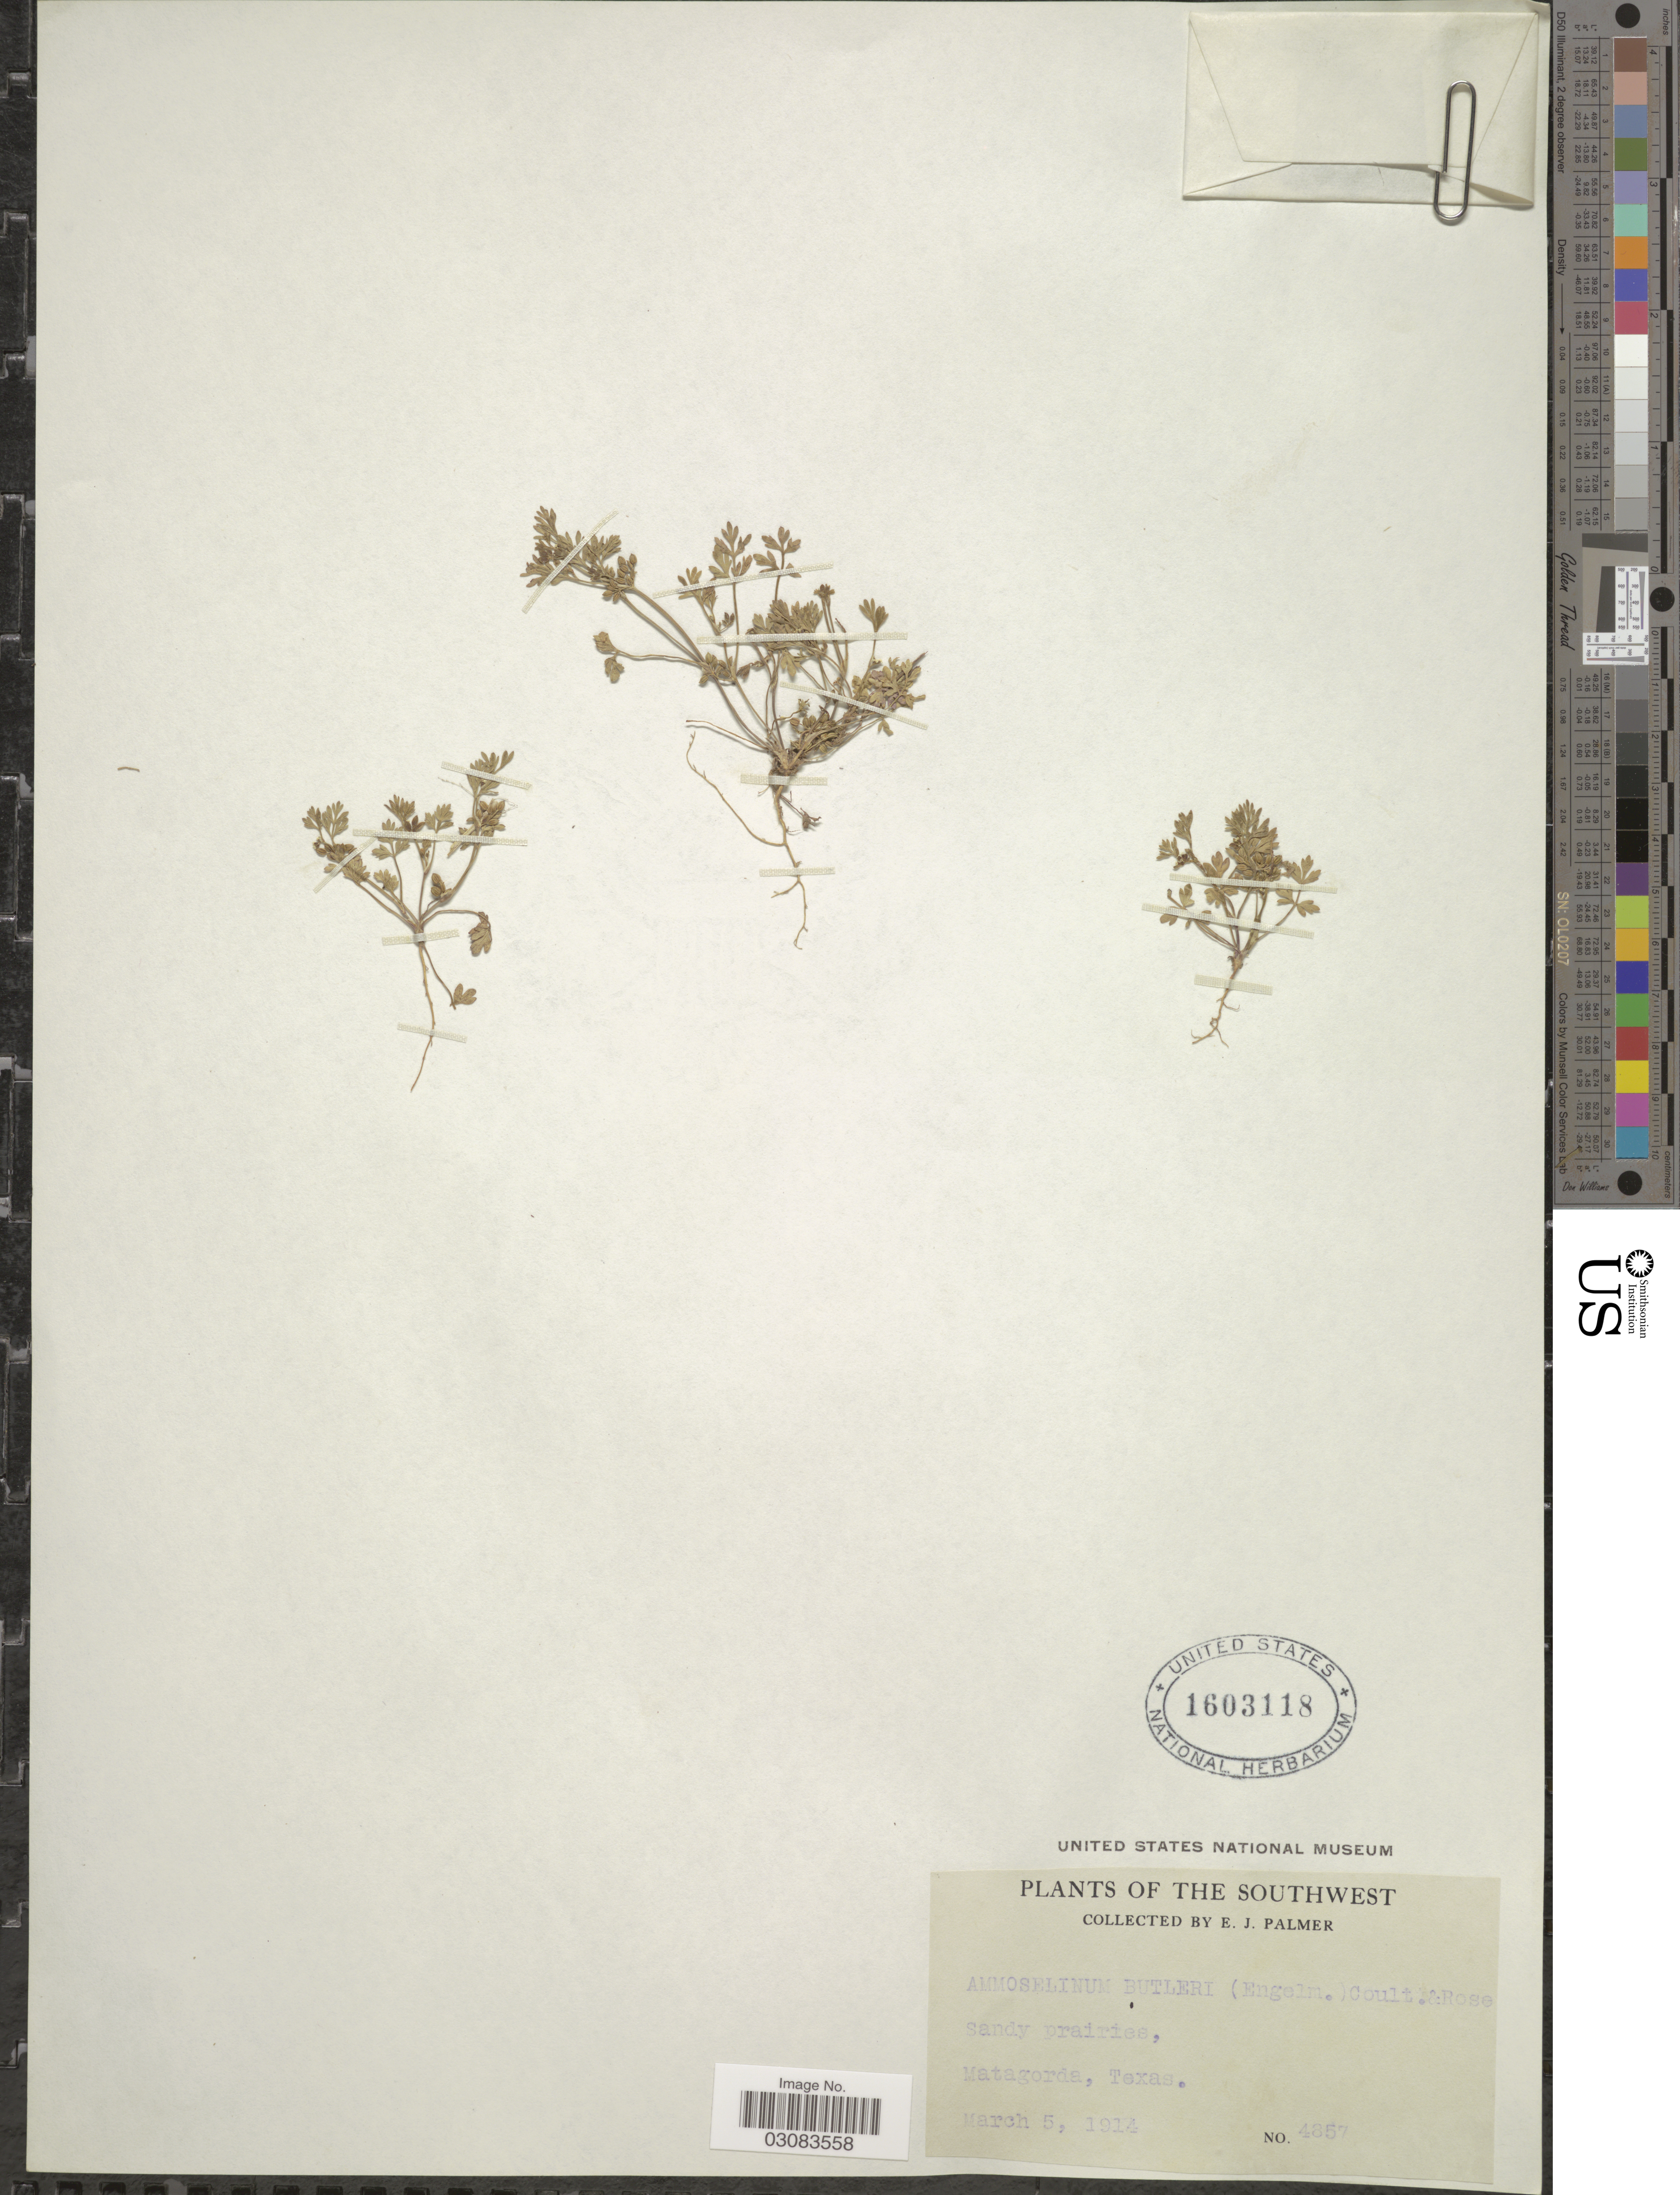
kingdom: Plantae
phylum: Tracheophyta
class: Magnoliopsida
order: Apiales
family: Apiaceae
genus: Ammoselinum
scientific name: Ammoselinum butleri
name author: (Engl.) J.M. Coult. & Rose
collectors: E. J. Palmer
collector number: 4857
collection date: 1914-03-05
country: United States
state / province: Texas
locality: The Southwest. Matagorda.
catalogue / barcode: US 1603118